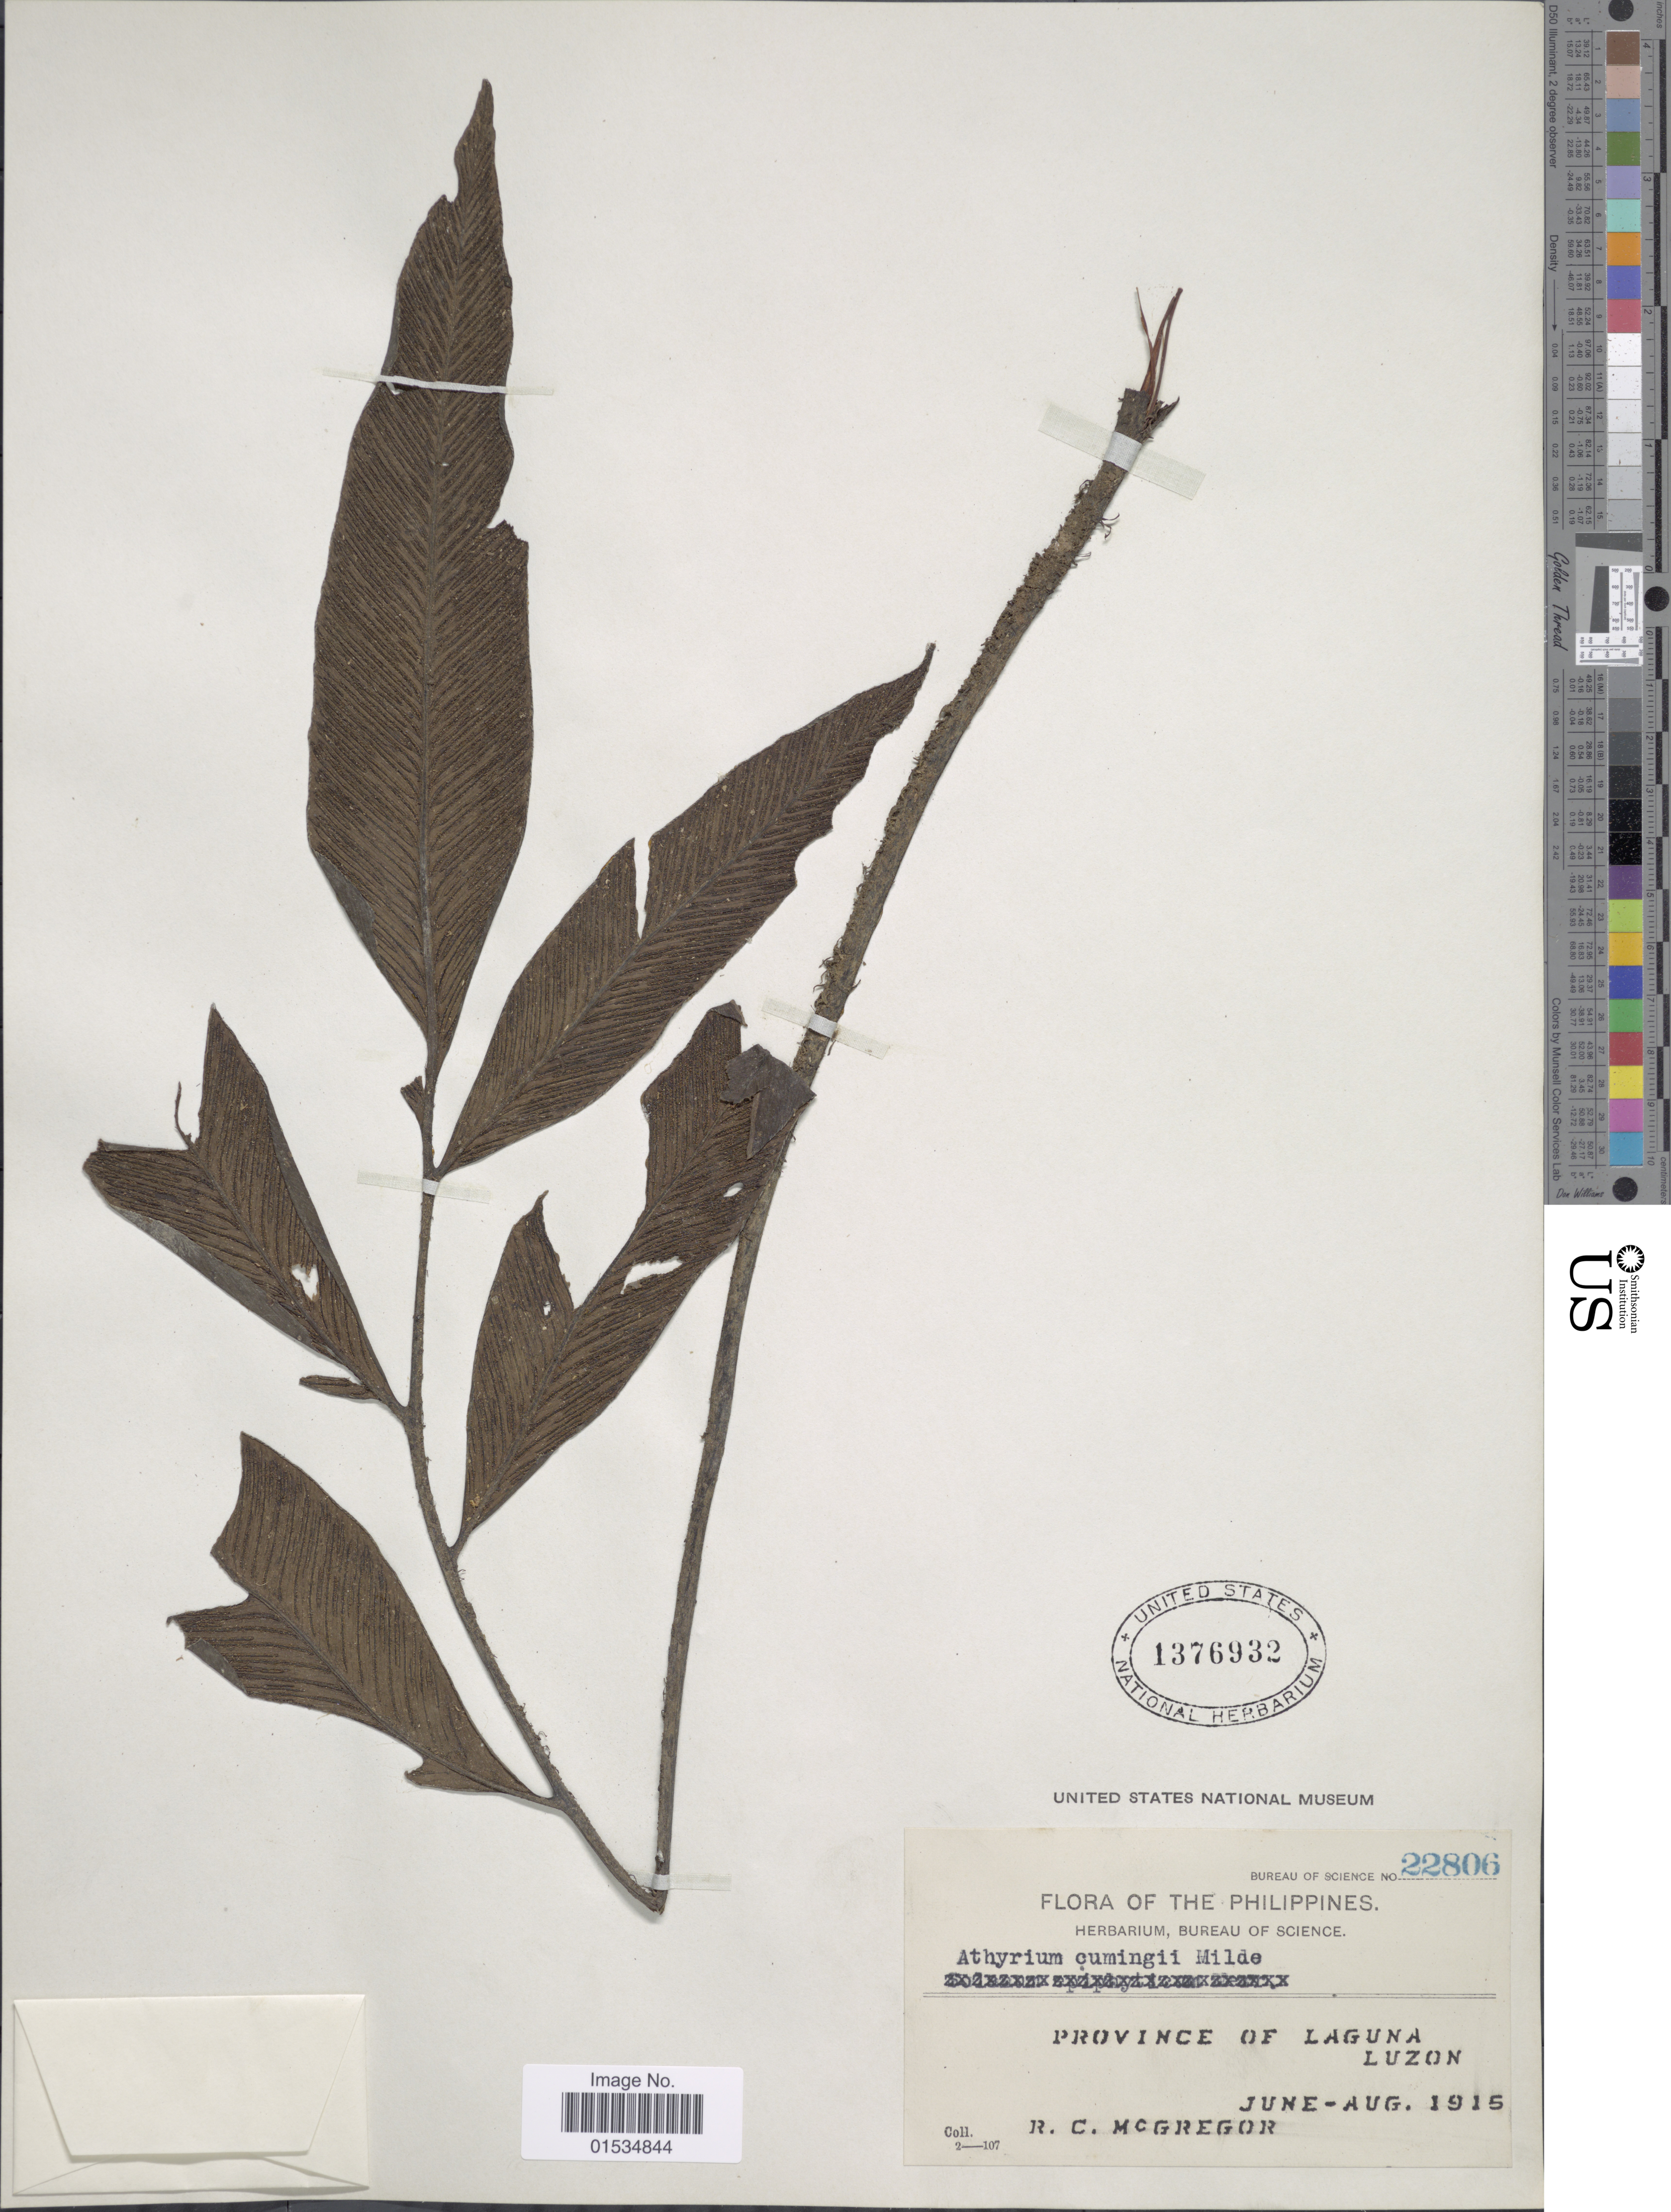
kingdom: Plantae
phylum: Tracheophyta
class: Polypodiopsida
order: Polypodiales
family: Athyriaceae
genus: Diplazium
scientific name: Diplazium cumingii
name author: (C. Presl) C. Chr.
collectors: R. C. McGregor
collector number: Bureau of Science 22806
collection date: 1915-06/1915-08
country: Philippines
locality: Province of Laguna, Luzon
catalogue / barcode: US 1376932